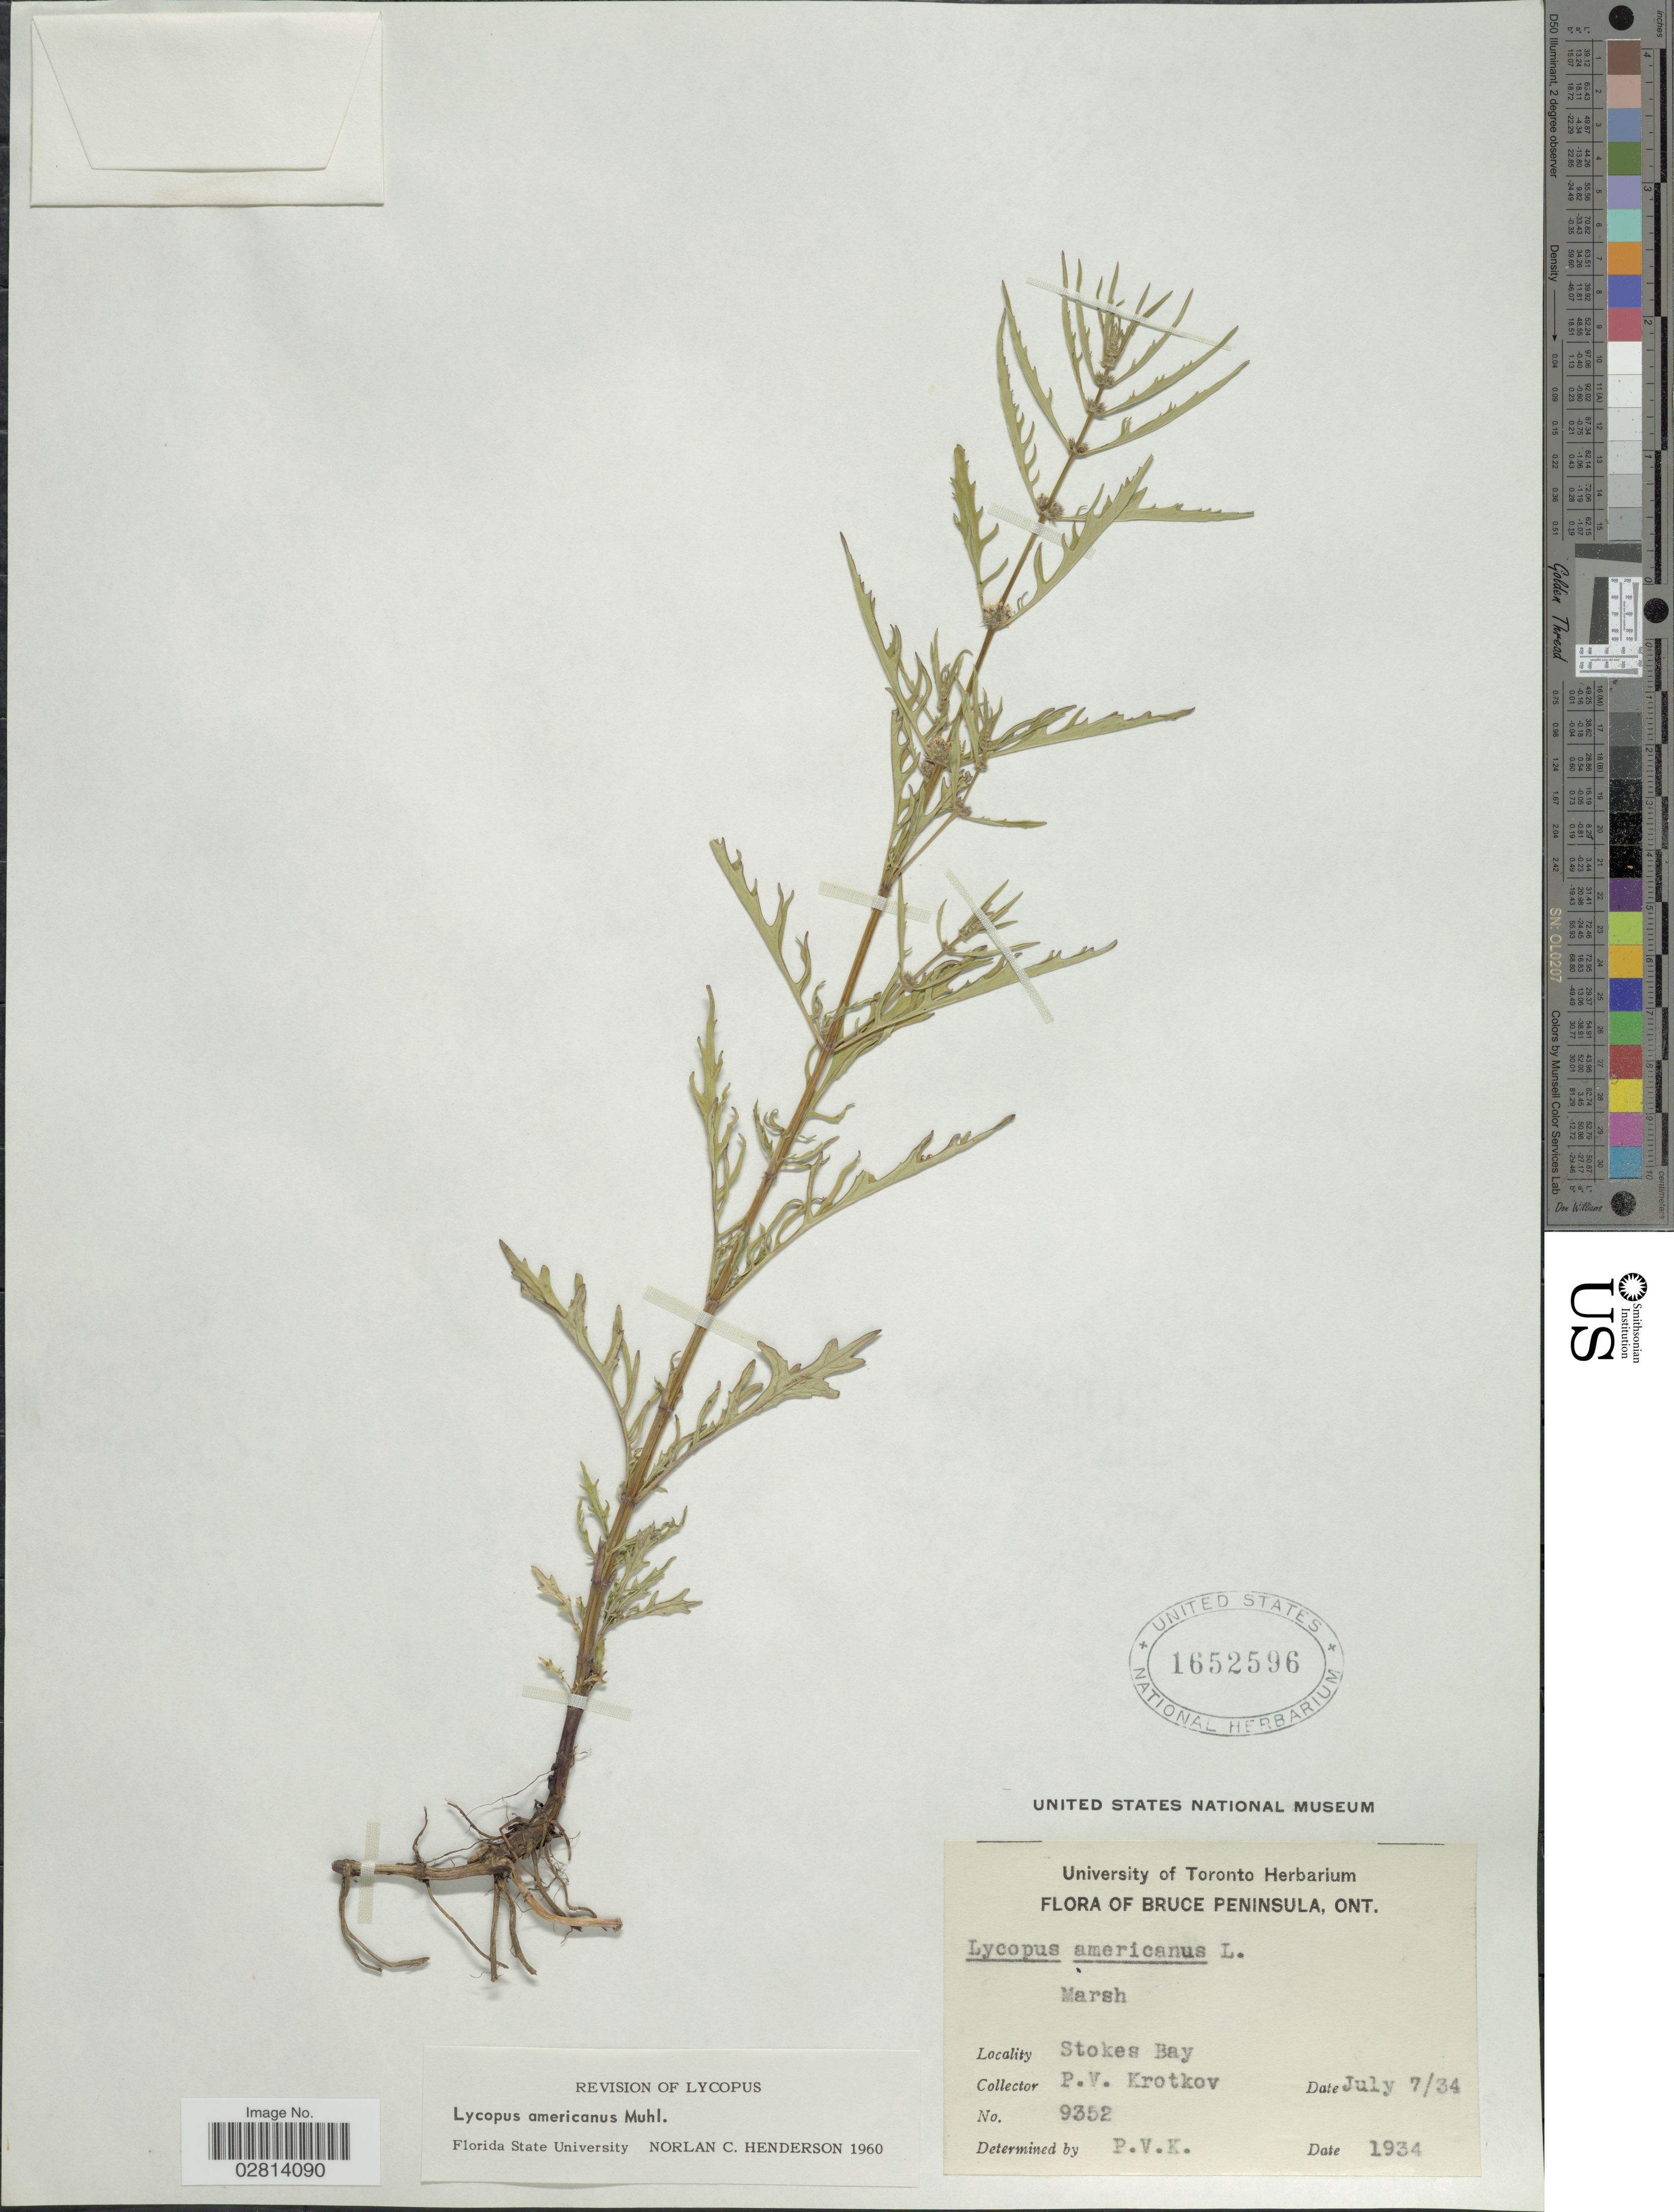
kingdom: Plantae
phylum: Tracheophyta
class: Magnoliopsida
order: Lamiales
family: Lamiaceae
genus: Lycopus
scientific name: Lycopus americanus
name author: Muhl. ex W.P.C. Barton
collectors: P. V. Krotkov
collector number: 9352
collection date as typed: Transcribed d/m/y: 7/7/34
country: Canada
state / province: Ontario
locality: Bruce Peninsula, Ont., Stokes Bay.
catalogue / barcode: US 1652596